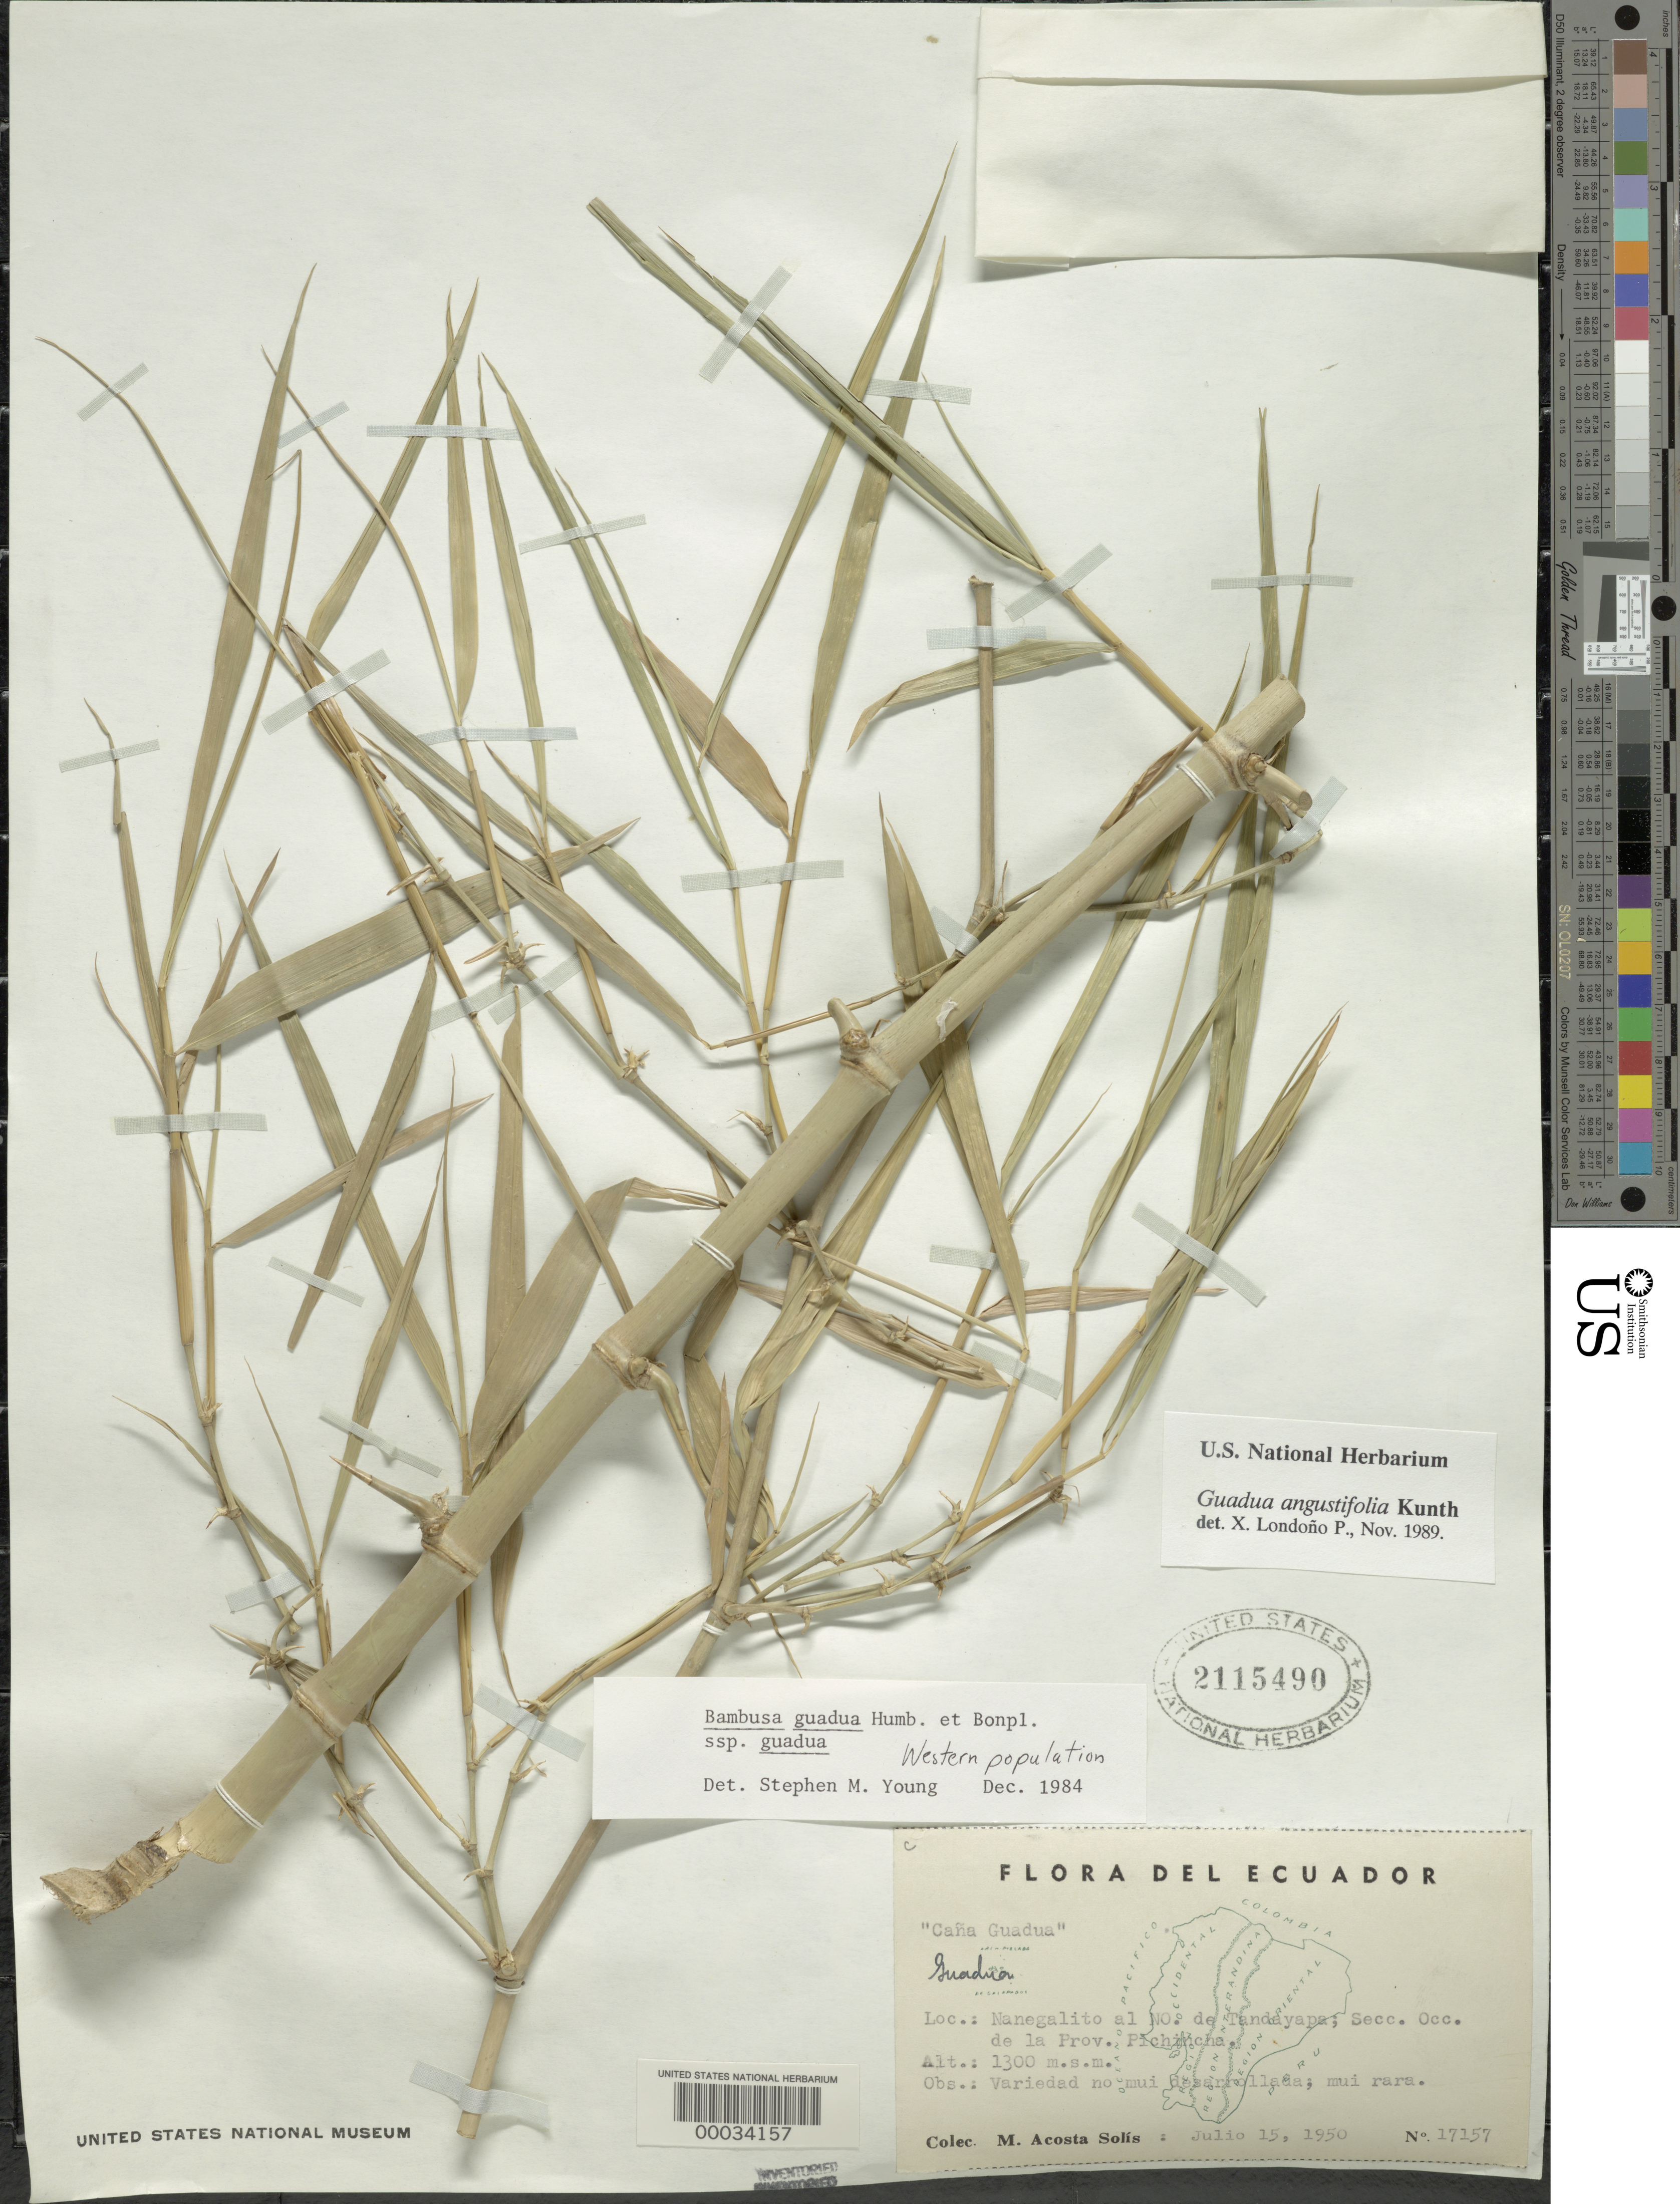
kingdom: Plantae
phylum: Tracheophyta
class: Liliopsida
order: Poales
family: Poaceae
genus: Guadua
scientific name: Guadua angustifolia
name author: Kunth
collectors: M. Acosta Solis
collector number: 17157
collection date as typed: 15 Jul 1950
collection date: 1950-07-15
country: Ecuador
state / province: Pichincha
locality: Nanegalito al no. de tandayapa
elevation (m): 1300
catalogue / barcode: US 2115490